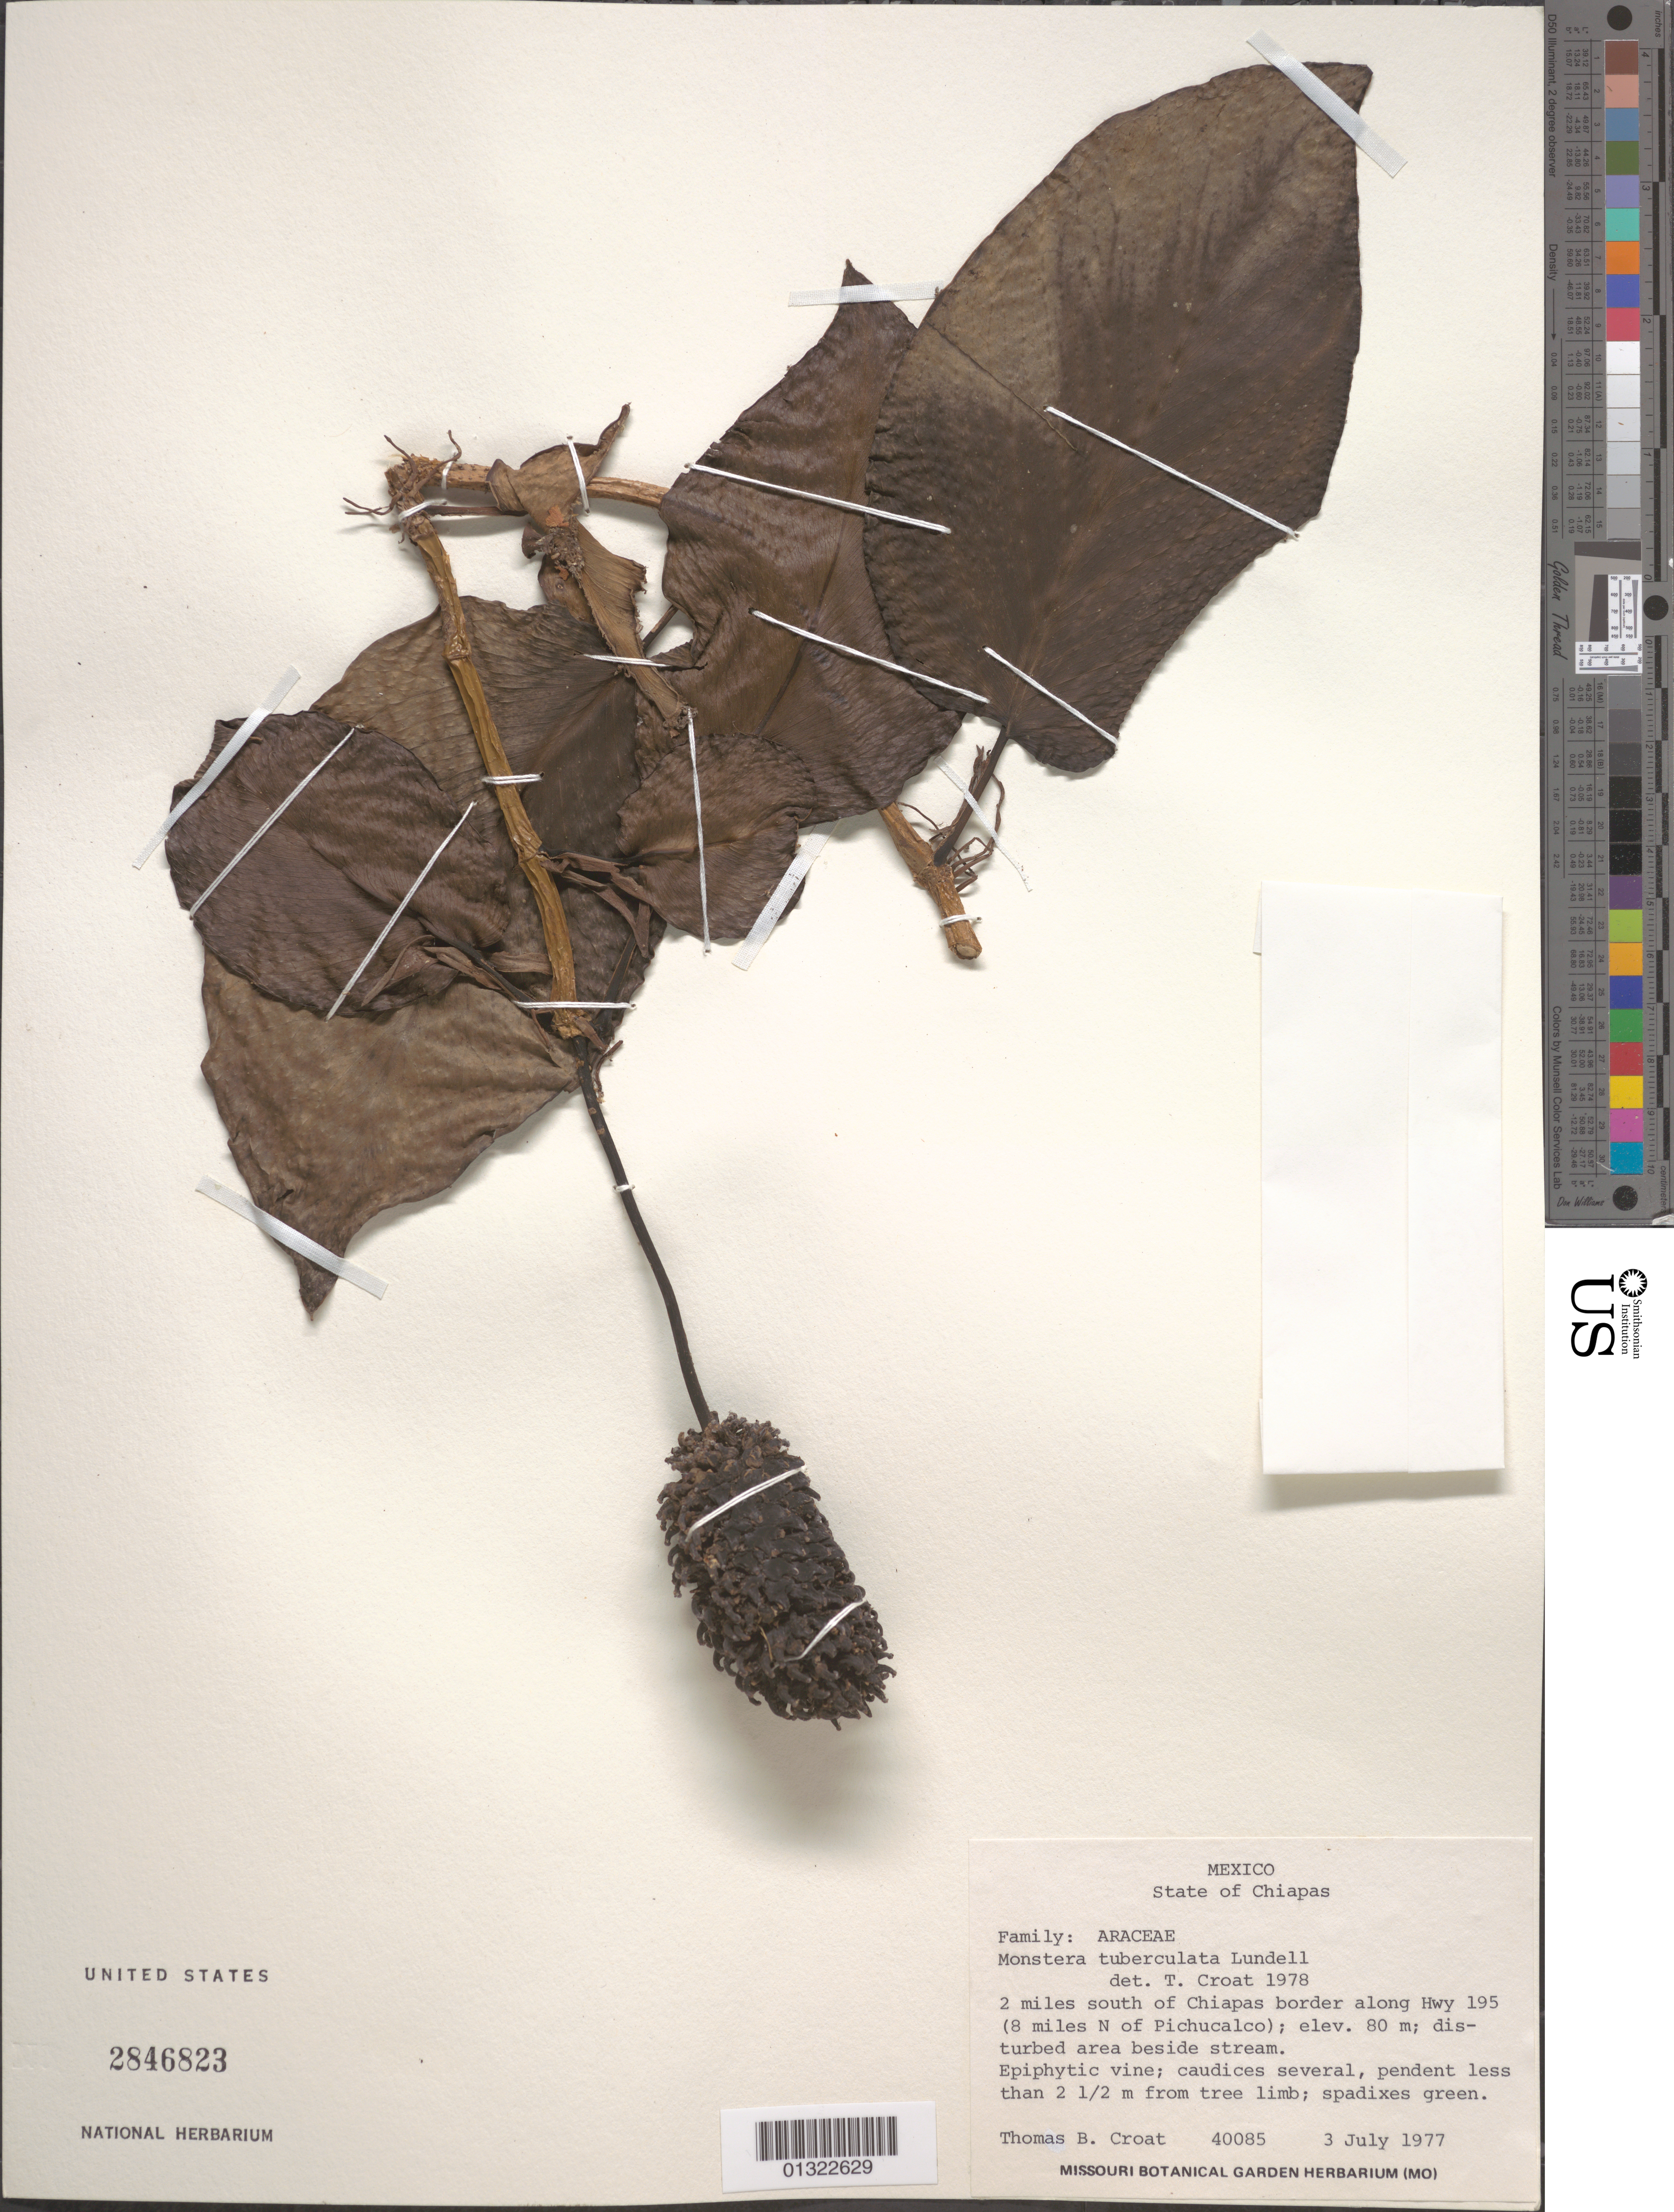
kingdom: Plantae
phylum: Tracheophyta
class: Liliopsida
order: Alismatales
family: Araceae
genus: Monstera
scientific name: Monstera tuberculata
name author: Lundell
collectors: T. B. Croat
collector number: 40085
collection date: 1977-07-03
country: Mexico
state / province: Chiapas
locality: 2 miles south of Chiapas border along Hwy 195 (8 miles N of Pichucalco).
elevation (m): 80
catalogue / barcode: US 2846823